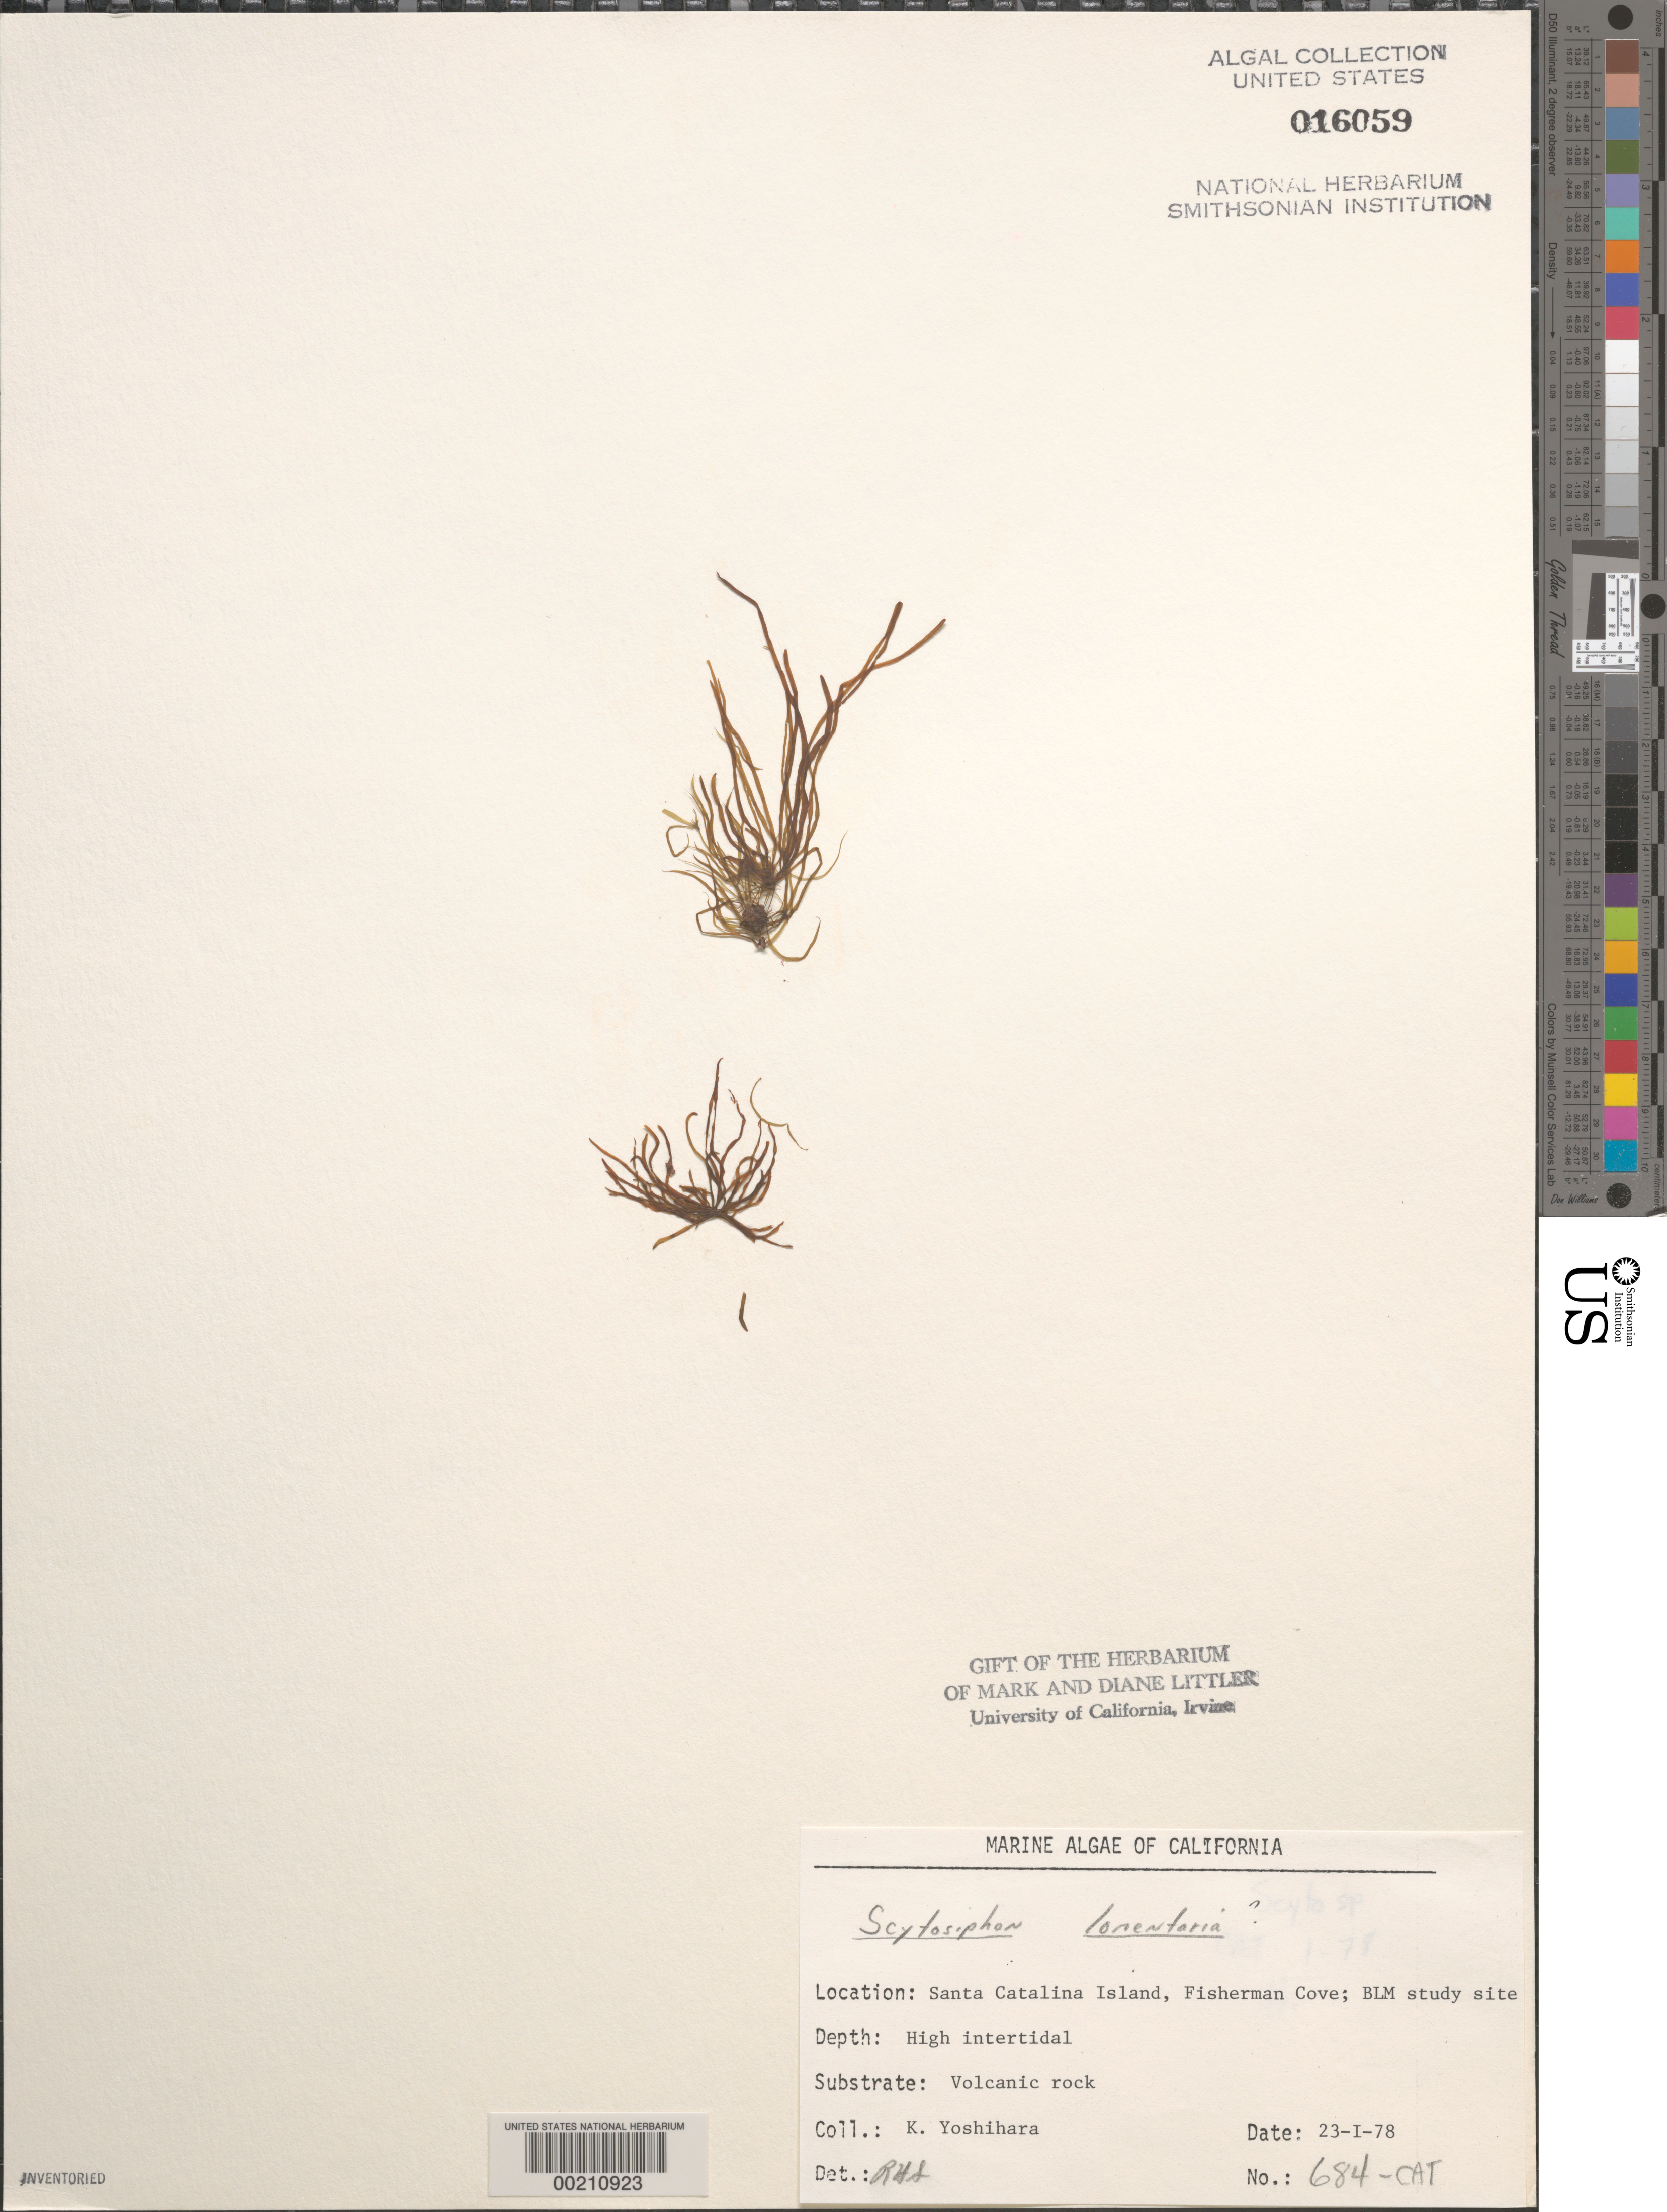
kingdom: Chromista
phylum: Ochrophyta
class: Phaeophyceae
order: Scytosiphonales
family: Scytosiphonaceae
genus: Scytosiphon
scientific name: Scytosiphon lomentaria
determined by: Sims, Robert H.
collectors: K. Yoshihara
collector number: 684-cat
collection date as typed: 23 Jan 1978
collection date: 1978-01-23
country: United States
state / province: California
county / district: Los Angeles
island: Santa Catalina Island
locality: Fishermen Cove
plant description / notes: BLM-SOCALBIGHT Rocky Intertidal Survey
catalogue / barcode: US 16059